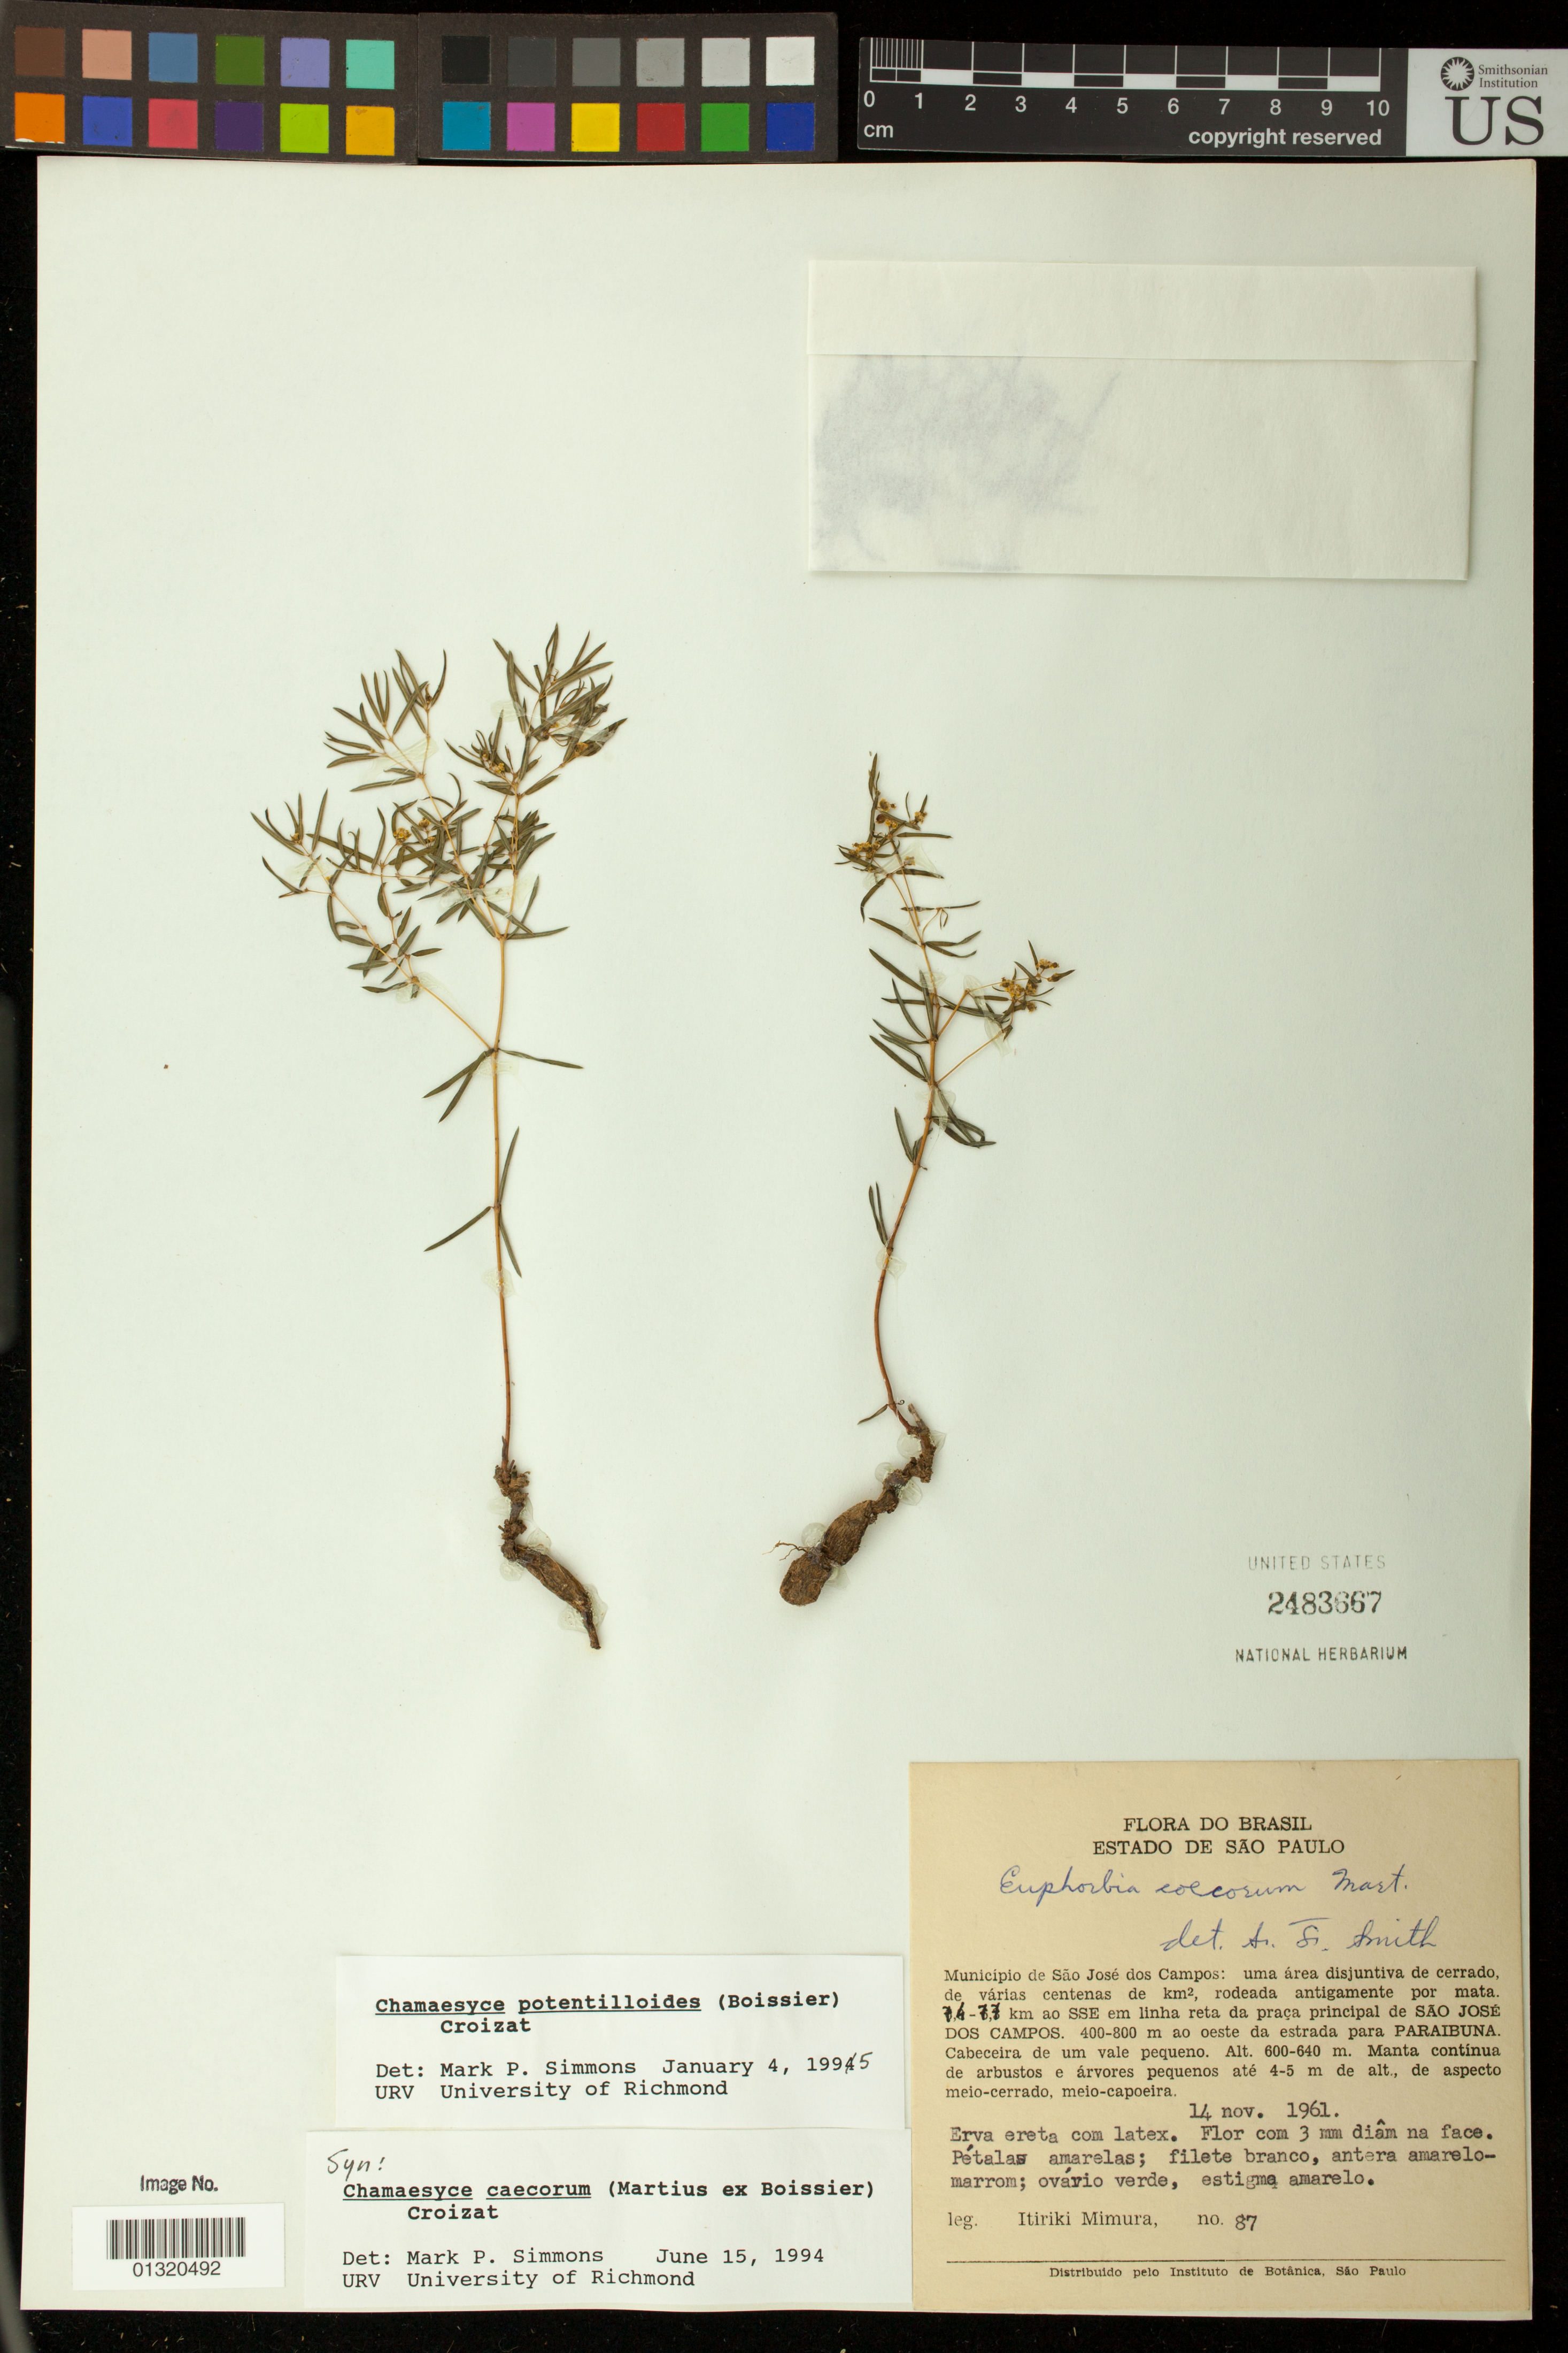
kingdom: Plantae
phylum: Tracheophyta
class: Magnoliopsida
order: Malpighiales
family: Euphorbiaceae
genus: Euphorbia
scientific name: Euphorbia potentilloides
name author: Boiss.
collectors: I. Mimura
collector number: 87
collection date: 1961-11-14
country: Brazil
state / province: São Paulo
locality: Municipio de Sao Jose dos Campos: uma area disjuntiva de cerrado, de varias centenas de km2, rodeada antigamente por mata. 74-77 km ao SSE em linha reta da praca principal de Sao Jose Dos Campos. 400-800 m ao oeste da estrada para Paraibuana.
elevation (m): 183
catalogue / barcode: US 2483667